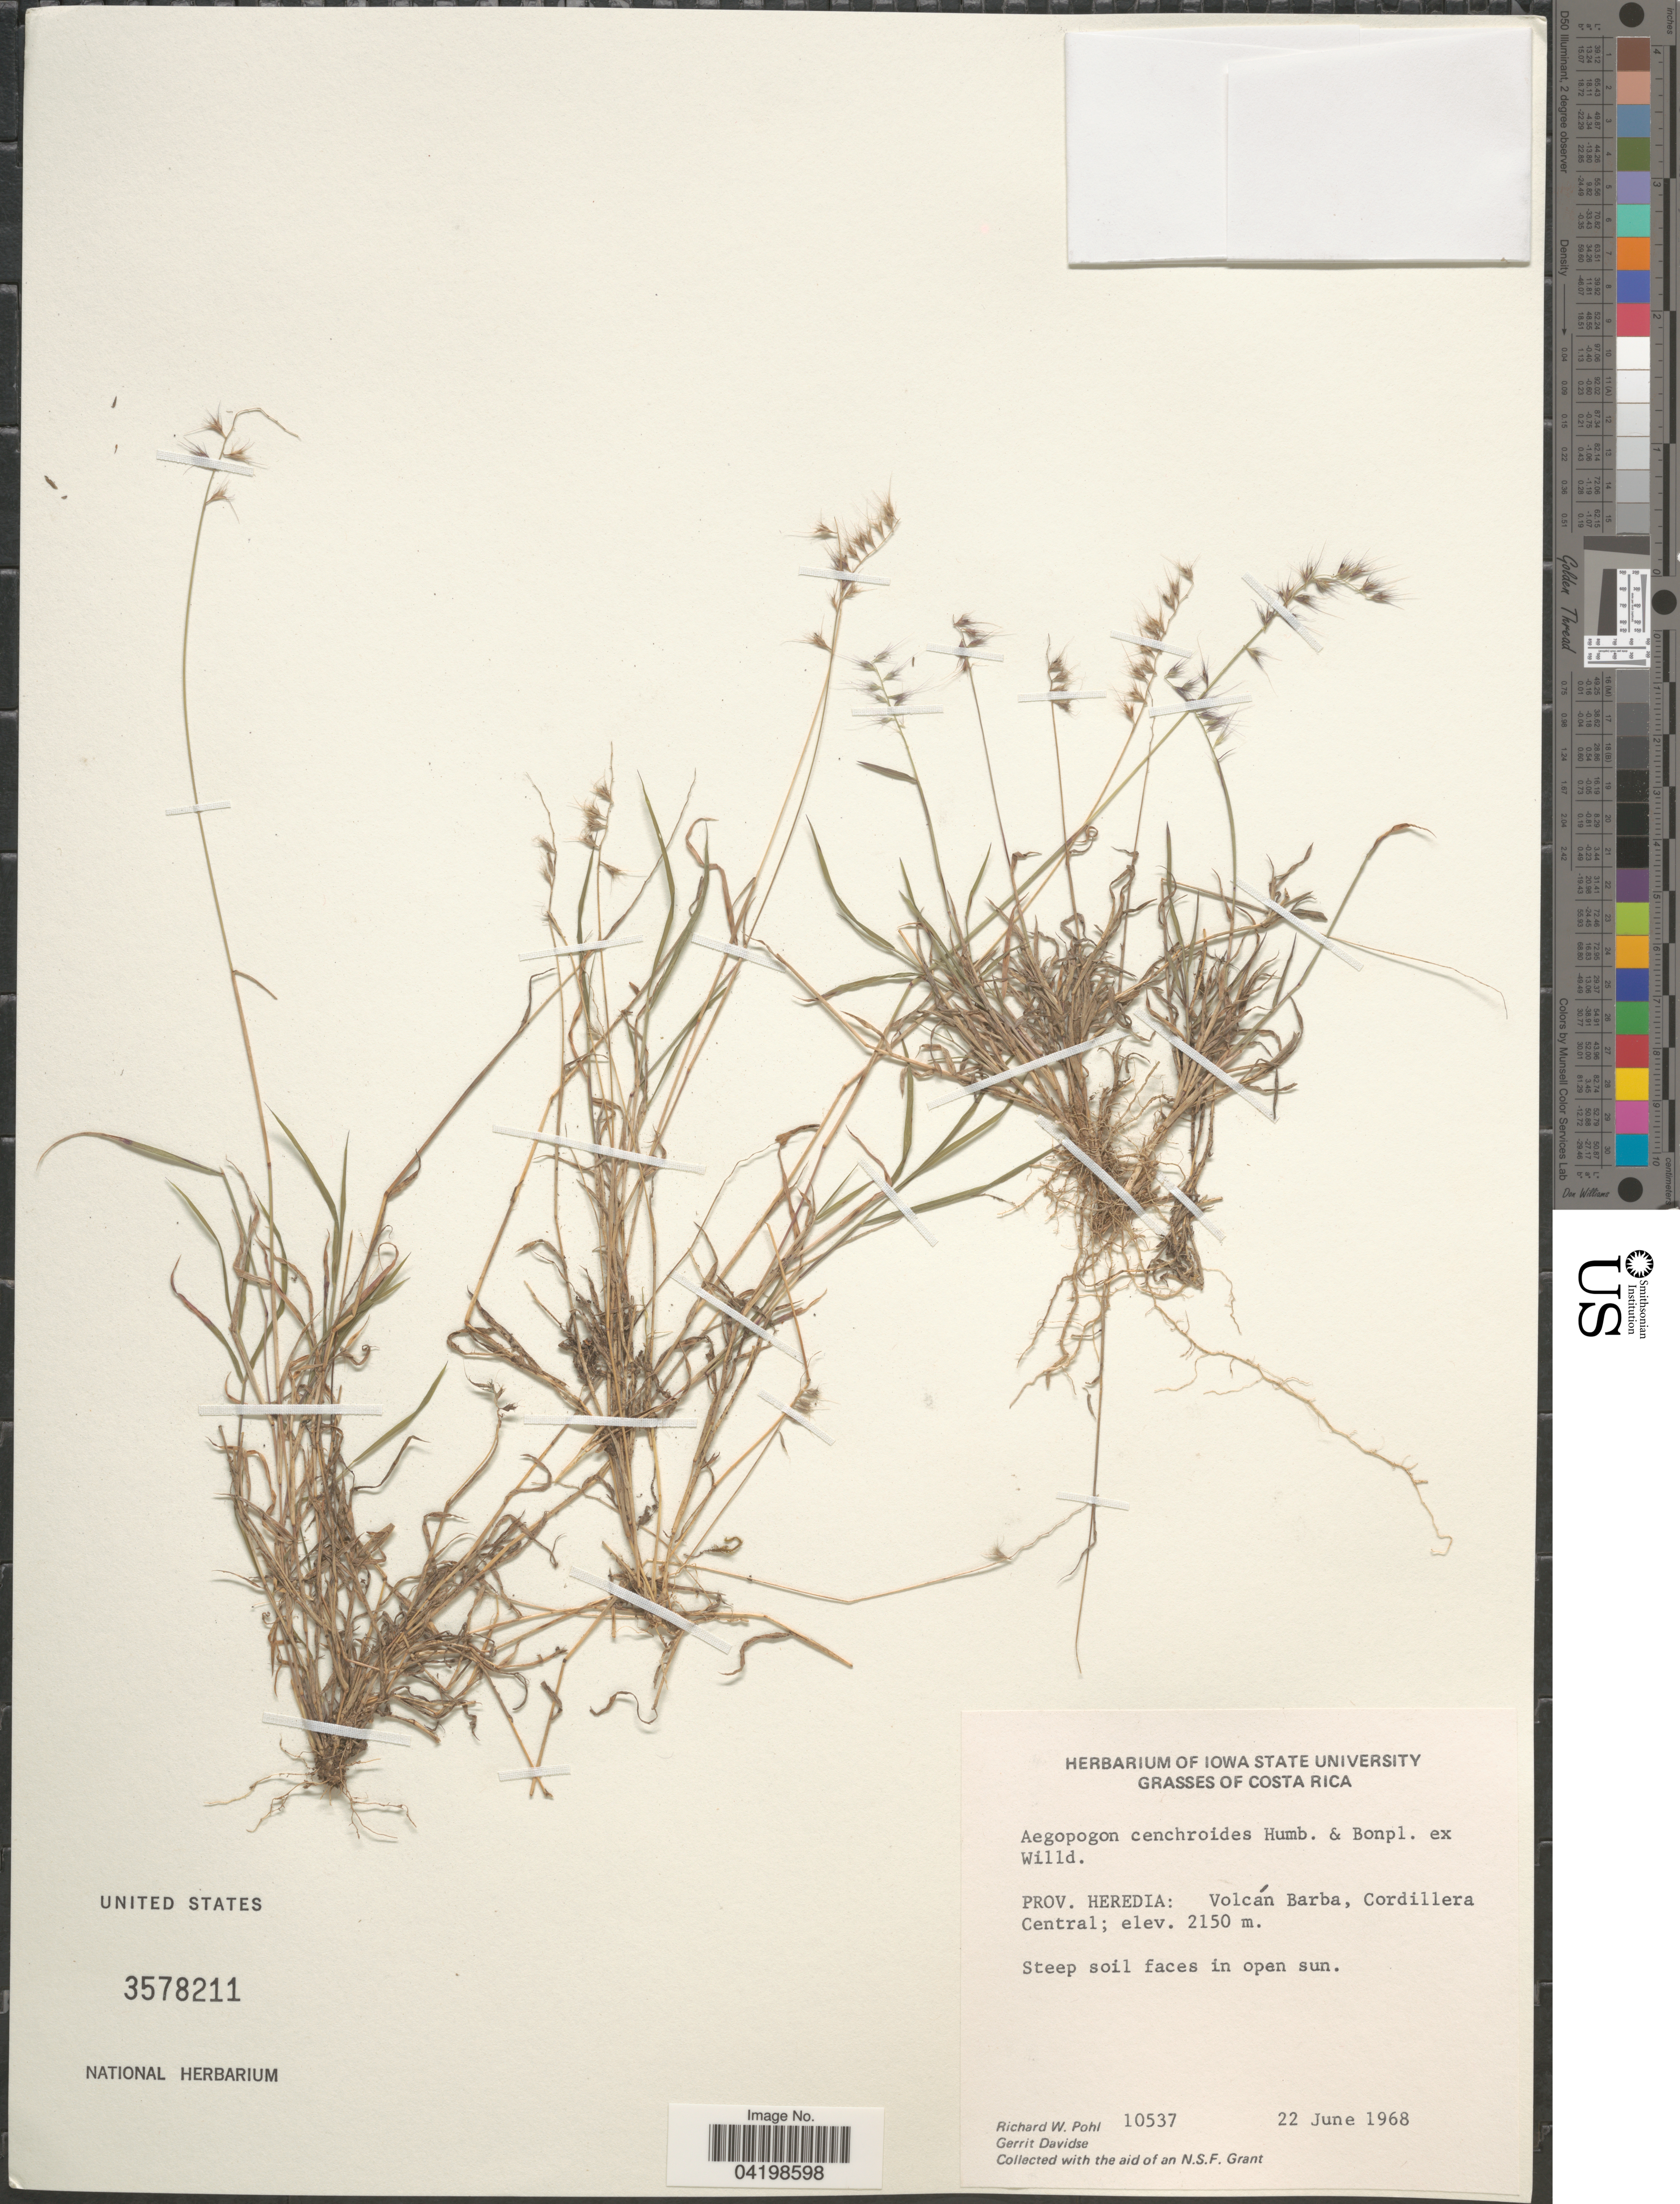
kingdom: Plantae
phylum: Tracheophyta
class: Liliopsida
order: Poales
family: Poaceae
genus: Muhlenbergia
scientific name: Muhlenbergia cenchroides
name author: (Humb. & Bonpl. ex Willd.) P.M. Peterson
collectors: R. W. Pohl & G. Davidse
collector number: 10537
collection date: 1968-06-22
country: Costa Rica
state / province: Heredia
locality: Volcán Barba, Cordillera Central.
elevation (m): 2150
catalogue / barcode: US 3578211